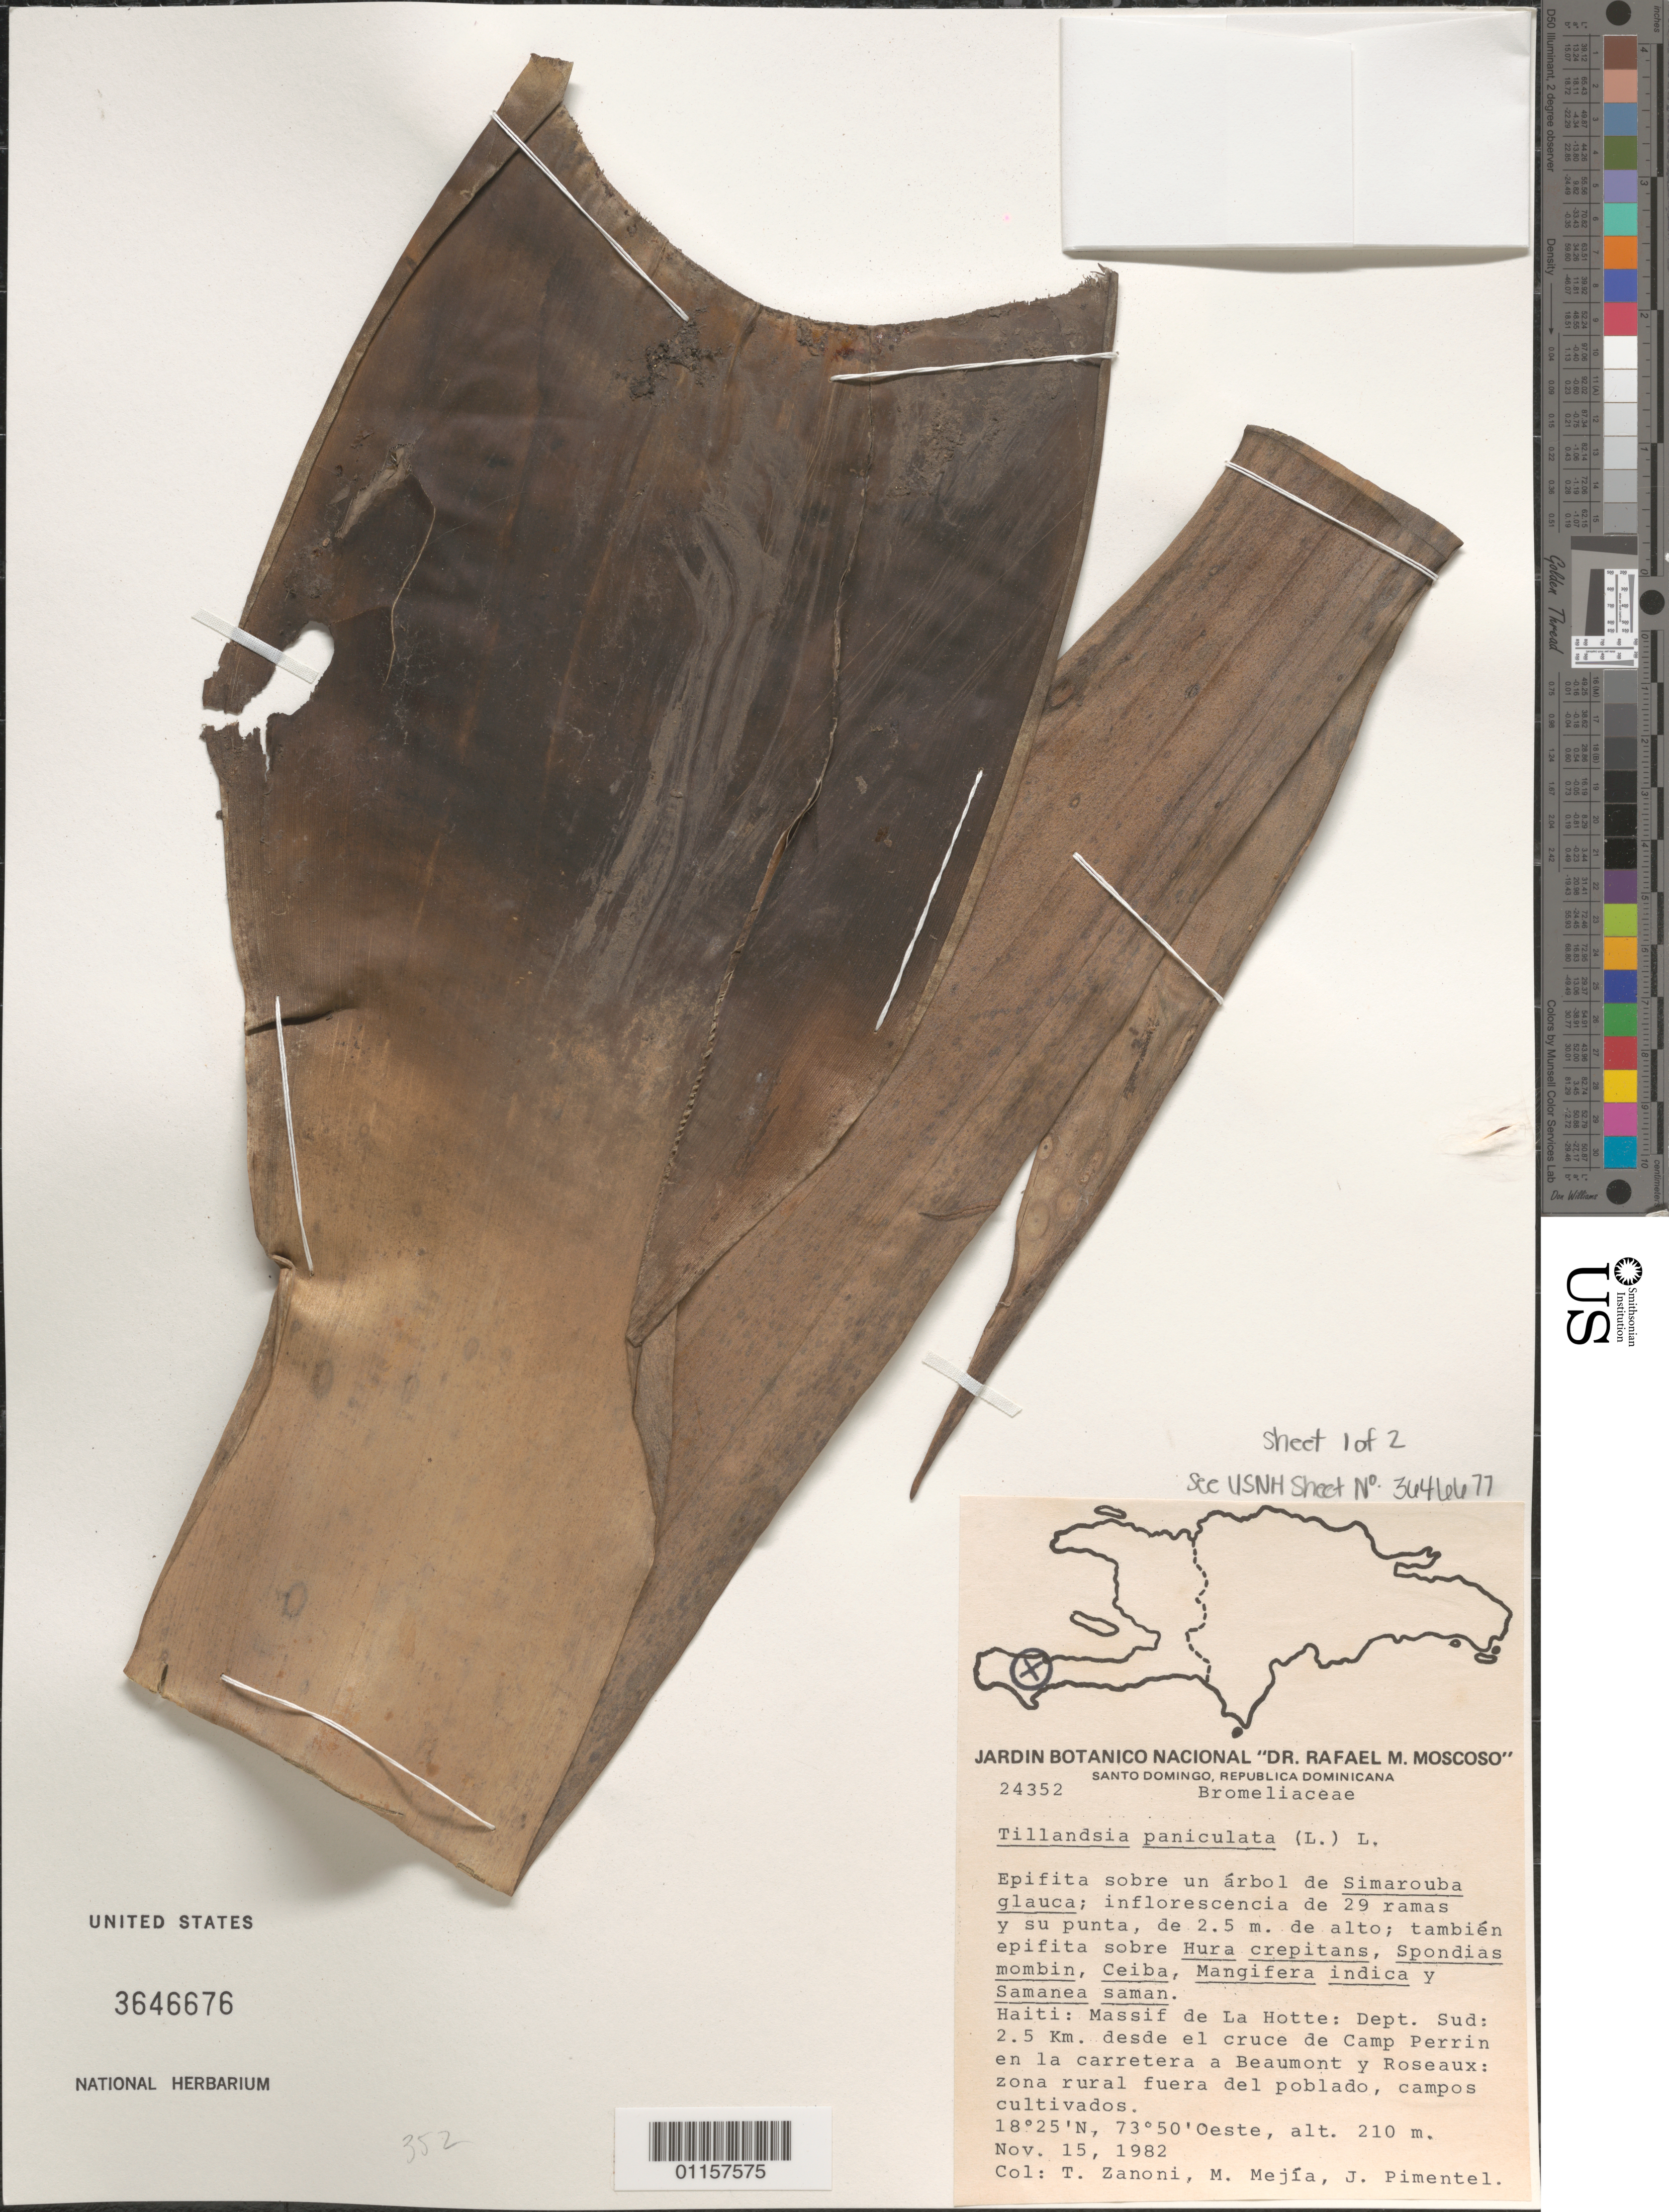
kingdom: Plantae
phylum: Tracheophyta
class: Liliopsida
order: Poales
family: Bromeliaceae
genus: Tillandsia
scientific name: Tillandsia paniculata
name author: (L.) L.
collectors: T. A. Zanoni, M. Mejia & J. Pimentel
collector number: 24352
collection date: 1982-11-15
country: Haiti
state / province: Sud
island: Hispaniola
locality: Massif de La Hotte, 2.5 km desde el cruce de Camp Perrin en la carretera a Beaumont y Roseaux.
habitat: Zona rural fuera del poblado, campos cultivados; sobre Hura crepitans, Spondias mombin, Ceiba, Mangifera indica y Samanea saman.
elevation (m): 210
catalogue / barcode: US 3646676